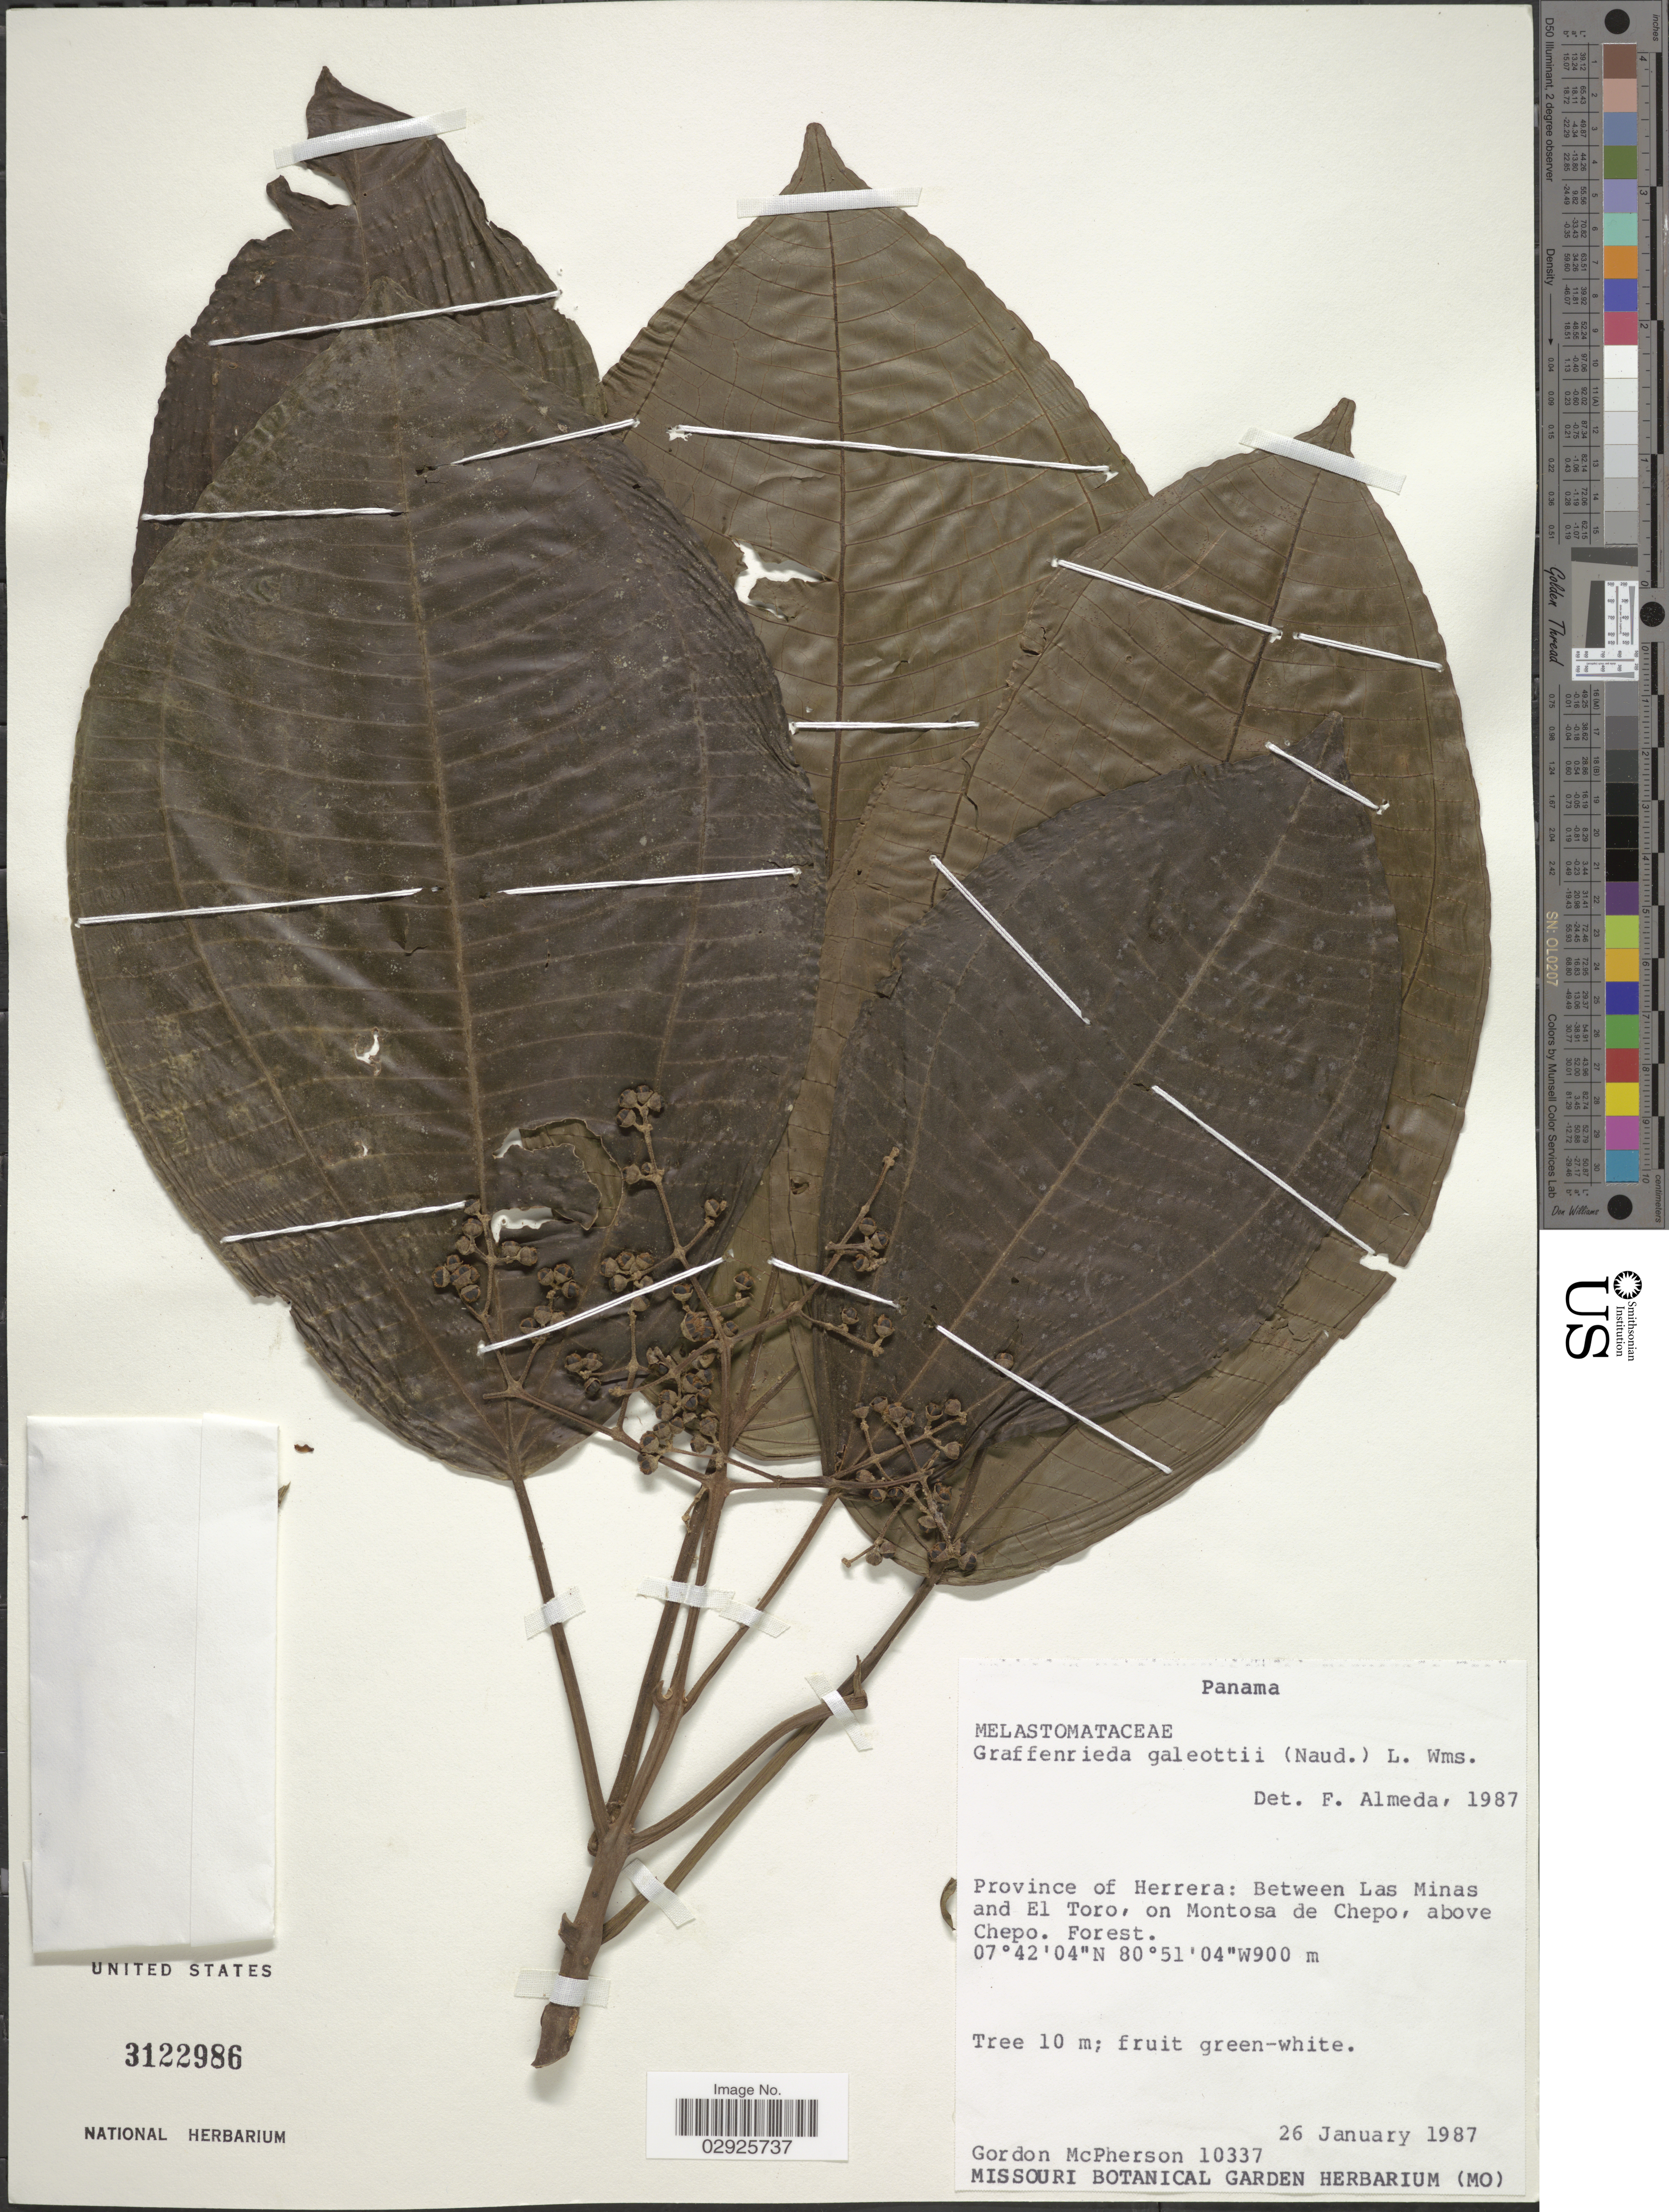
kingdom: Plantae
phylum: Tracheophyta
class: Magnoliopsida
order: Myrtales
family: Melastomataceae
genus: Graffenrieda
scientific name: Graffenrieda galeottii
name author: (Naudin) L.O. Williams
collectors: G. D. McPherson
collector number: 10337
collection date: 1987-01-26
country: Panama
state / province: Herrera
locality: Between Las Minas and El Toro, on Montosa de Chepo, above Chepo.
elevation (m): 900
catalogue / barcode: US 3122986